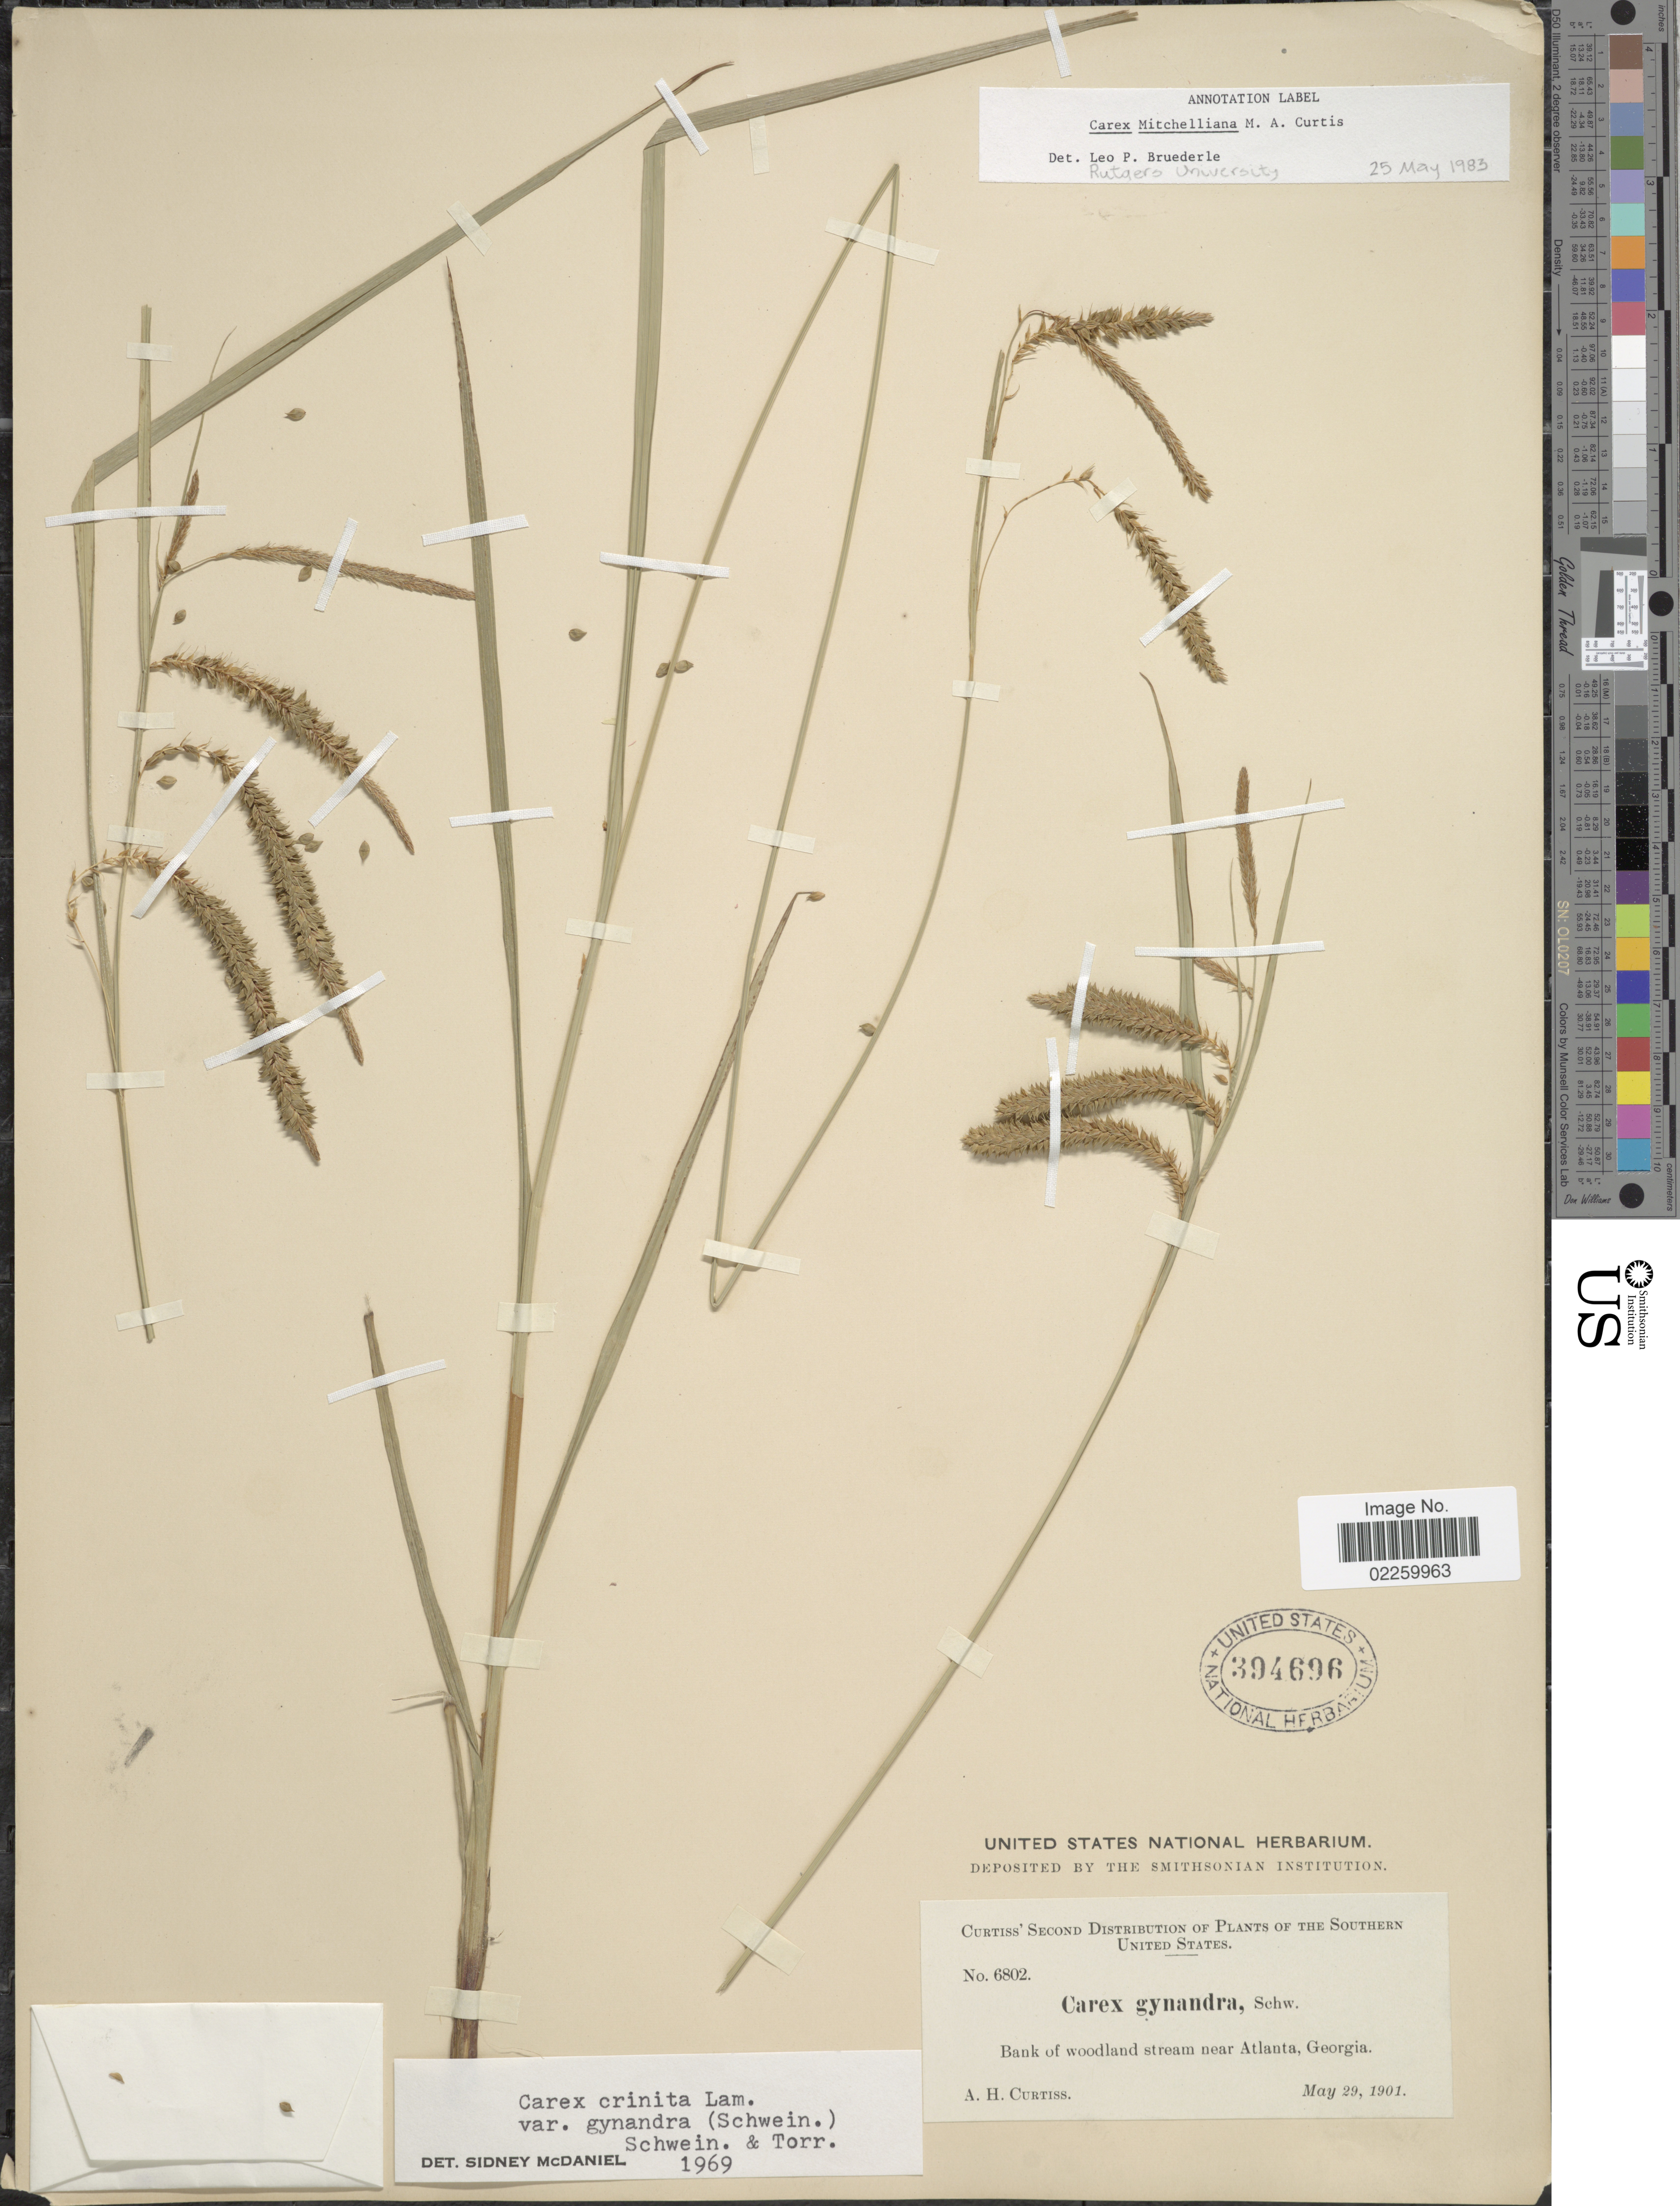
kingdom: Plantae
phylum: Tracheophyta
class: Liliopsida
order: Poales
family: Cyperaceae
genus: Carex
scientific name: Carex crinita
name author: Lam.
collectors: A. H. Curtiss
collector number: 6802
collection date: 1901-05-29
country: United States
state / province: Georgia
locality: Bank of woodland stream near Atlanta, Georgia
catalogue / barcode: US 394696